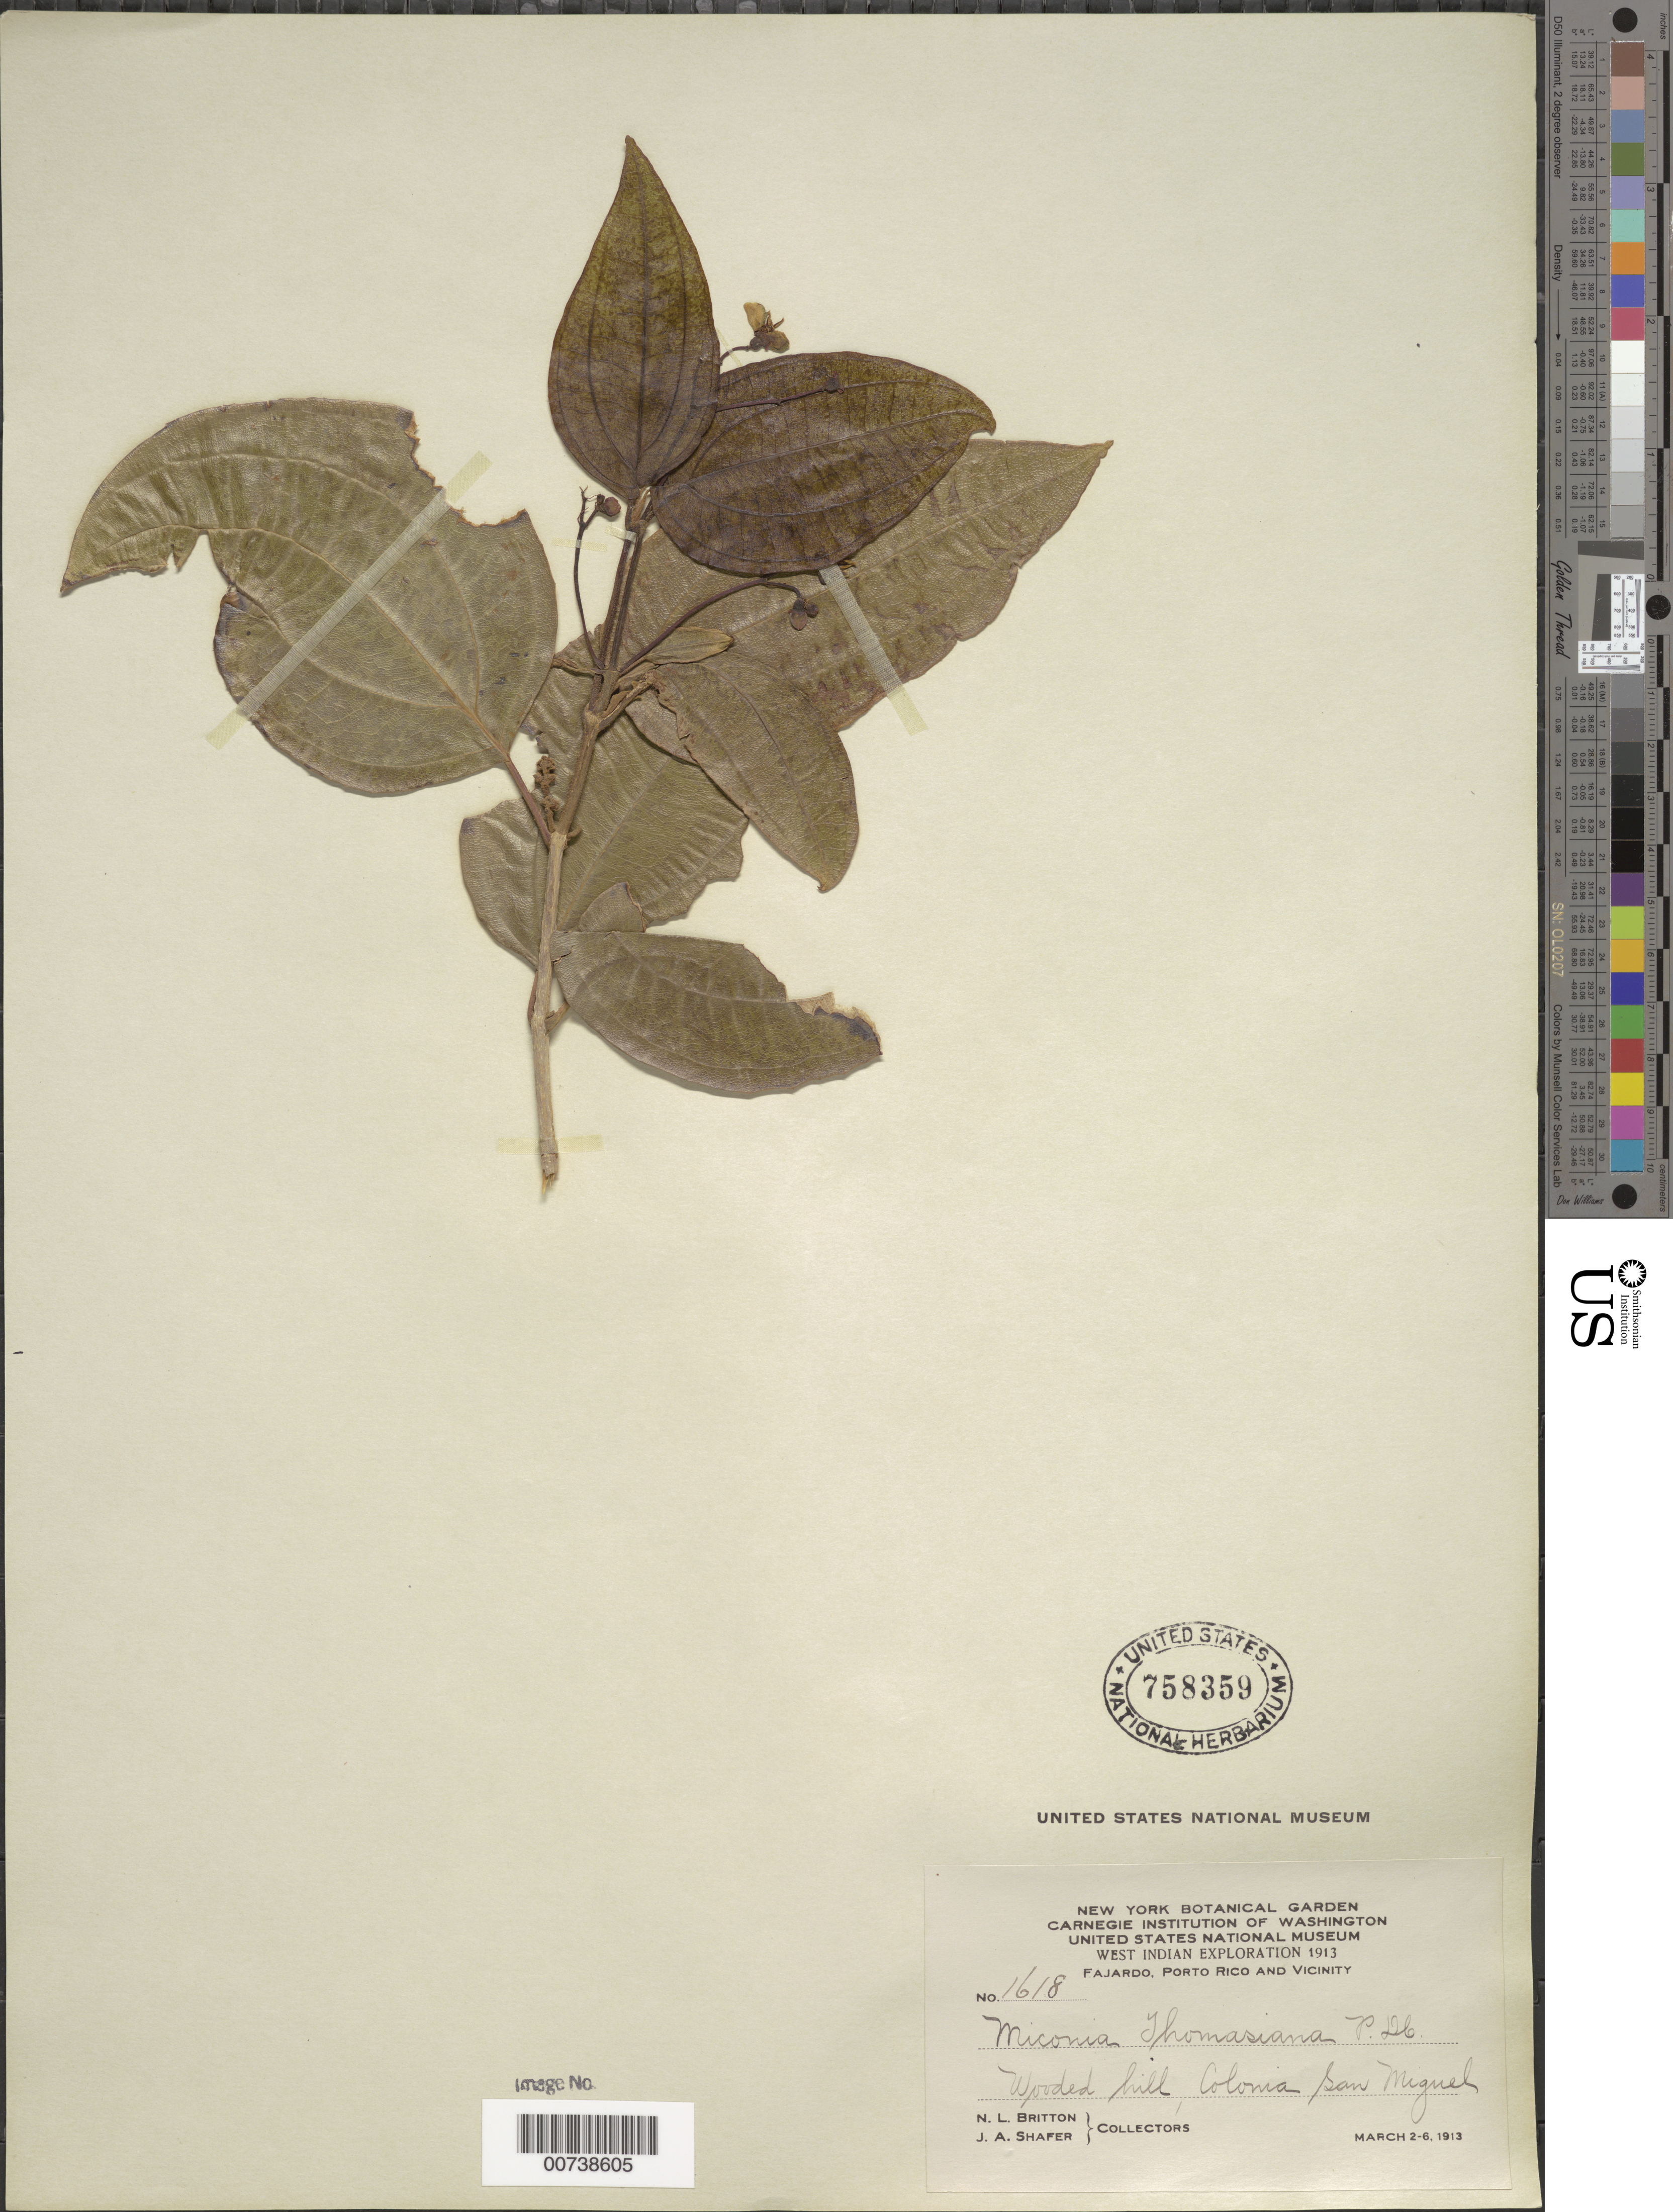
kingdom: Plantae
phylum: Tracheophyta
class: Magnoliopsida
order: Myrtales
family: Melastomataceae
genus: Miconia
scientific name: Miconia thomasiana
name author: DC.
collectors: N. Britton & J. A. Shafer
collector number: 1618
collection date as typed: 02 Mar 1913 to 06 Mar 1913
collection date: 1913-03-02/1913-03-06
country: Puerto Rico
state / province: Fajardo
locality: Colonia San Miguel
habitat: Wooded hill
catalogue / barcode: US 758359